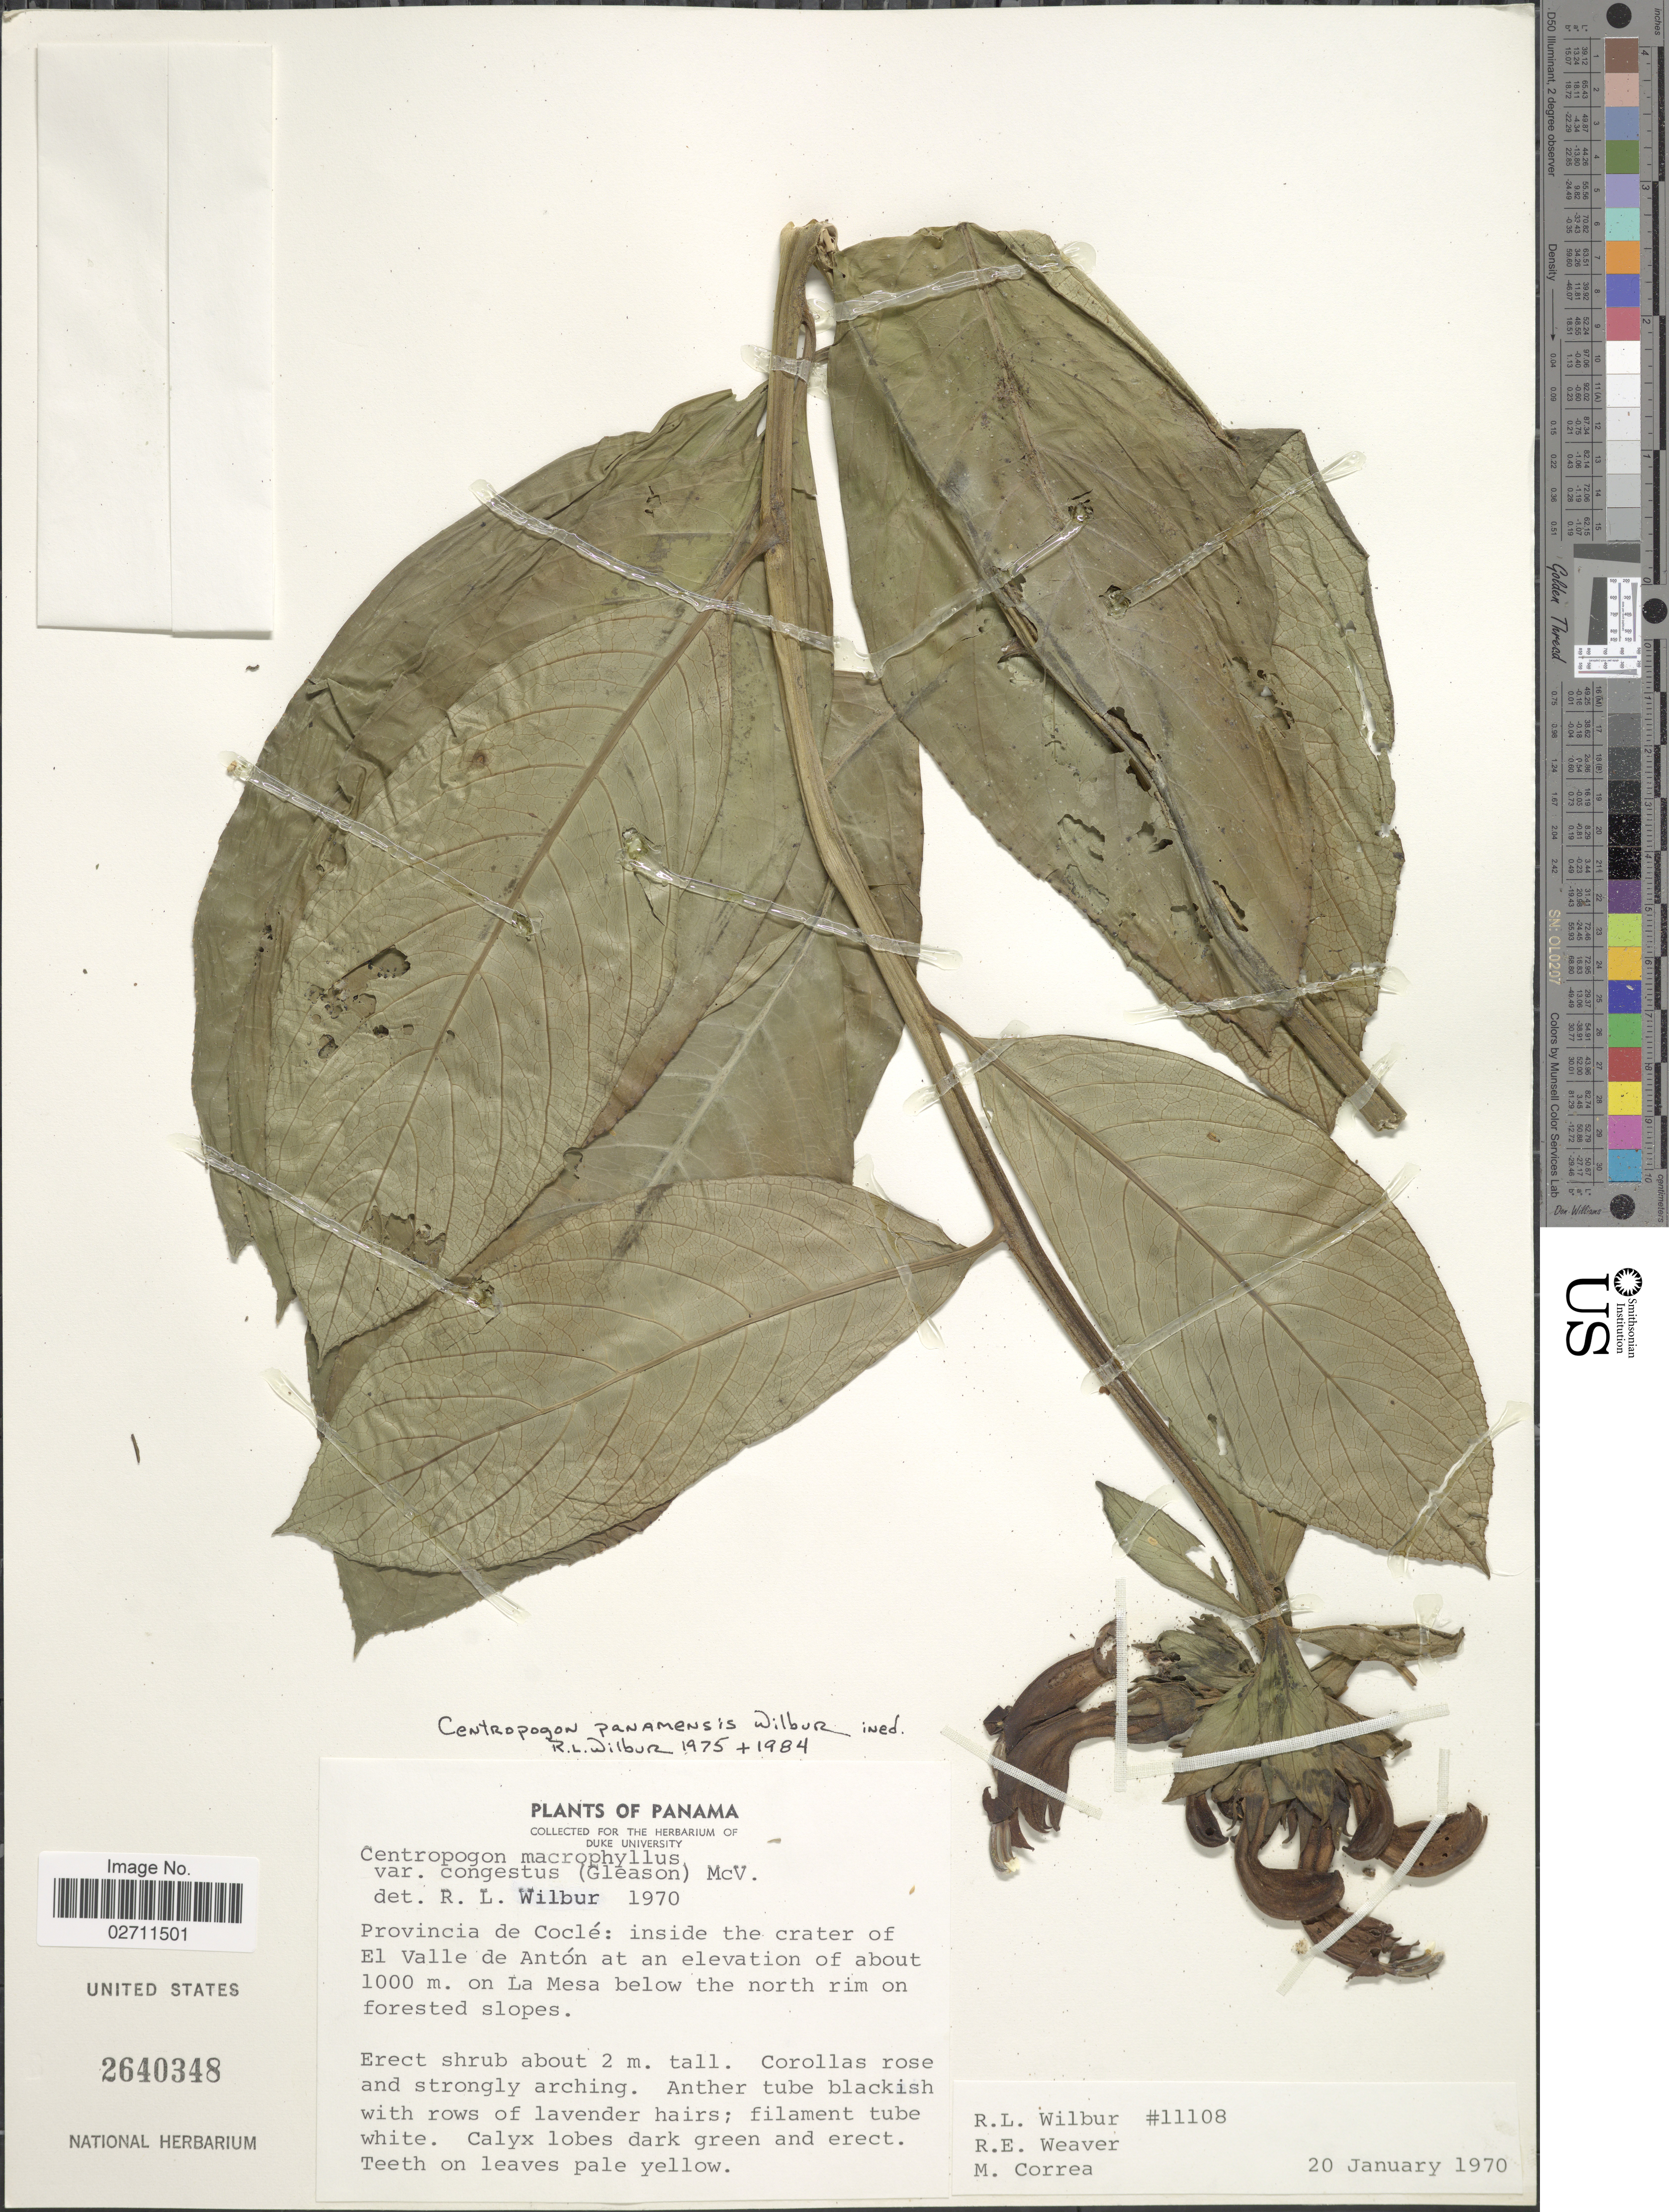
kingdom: Plantae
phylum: Tracheophyta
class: Magnoliopsida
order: Asterales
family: Campanulaceae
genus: Centropogon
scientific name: Centropogon panamensis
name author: Wilbur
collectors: R. L. Wilbur, R. E. Weaver & M. Correa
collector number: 11108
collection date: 1970-01-20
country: Panama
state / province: Coclé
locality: Inside the crater of El Valle de Anton, on La Mesa below the north rim on forested slopes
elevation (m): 1000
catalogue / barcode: US 2640348